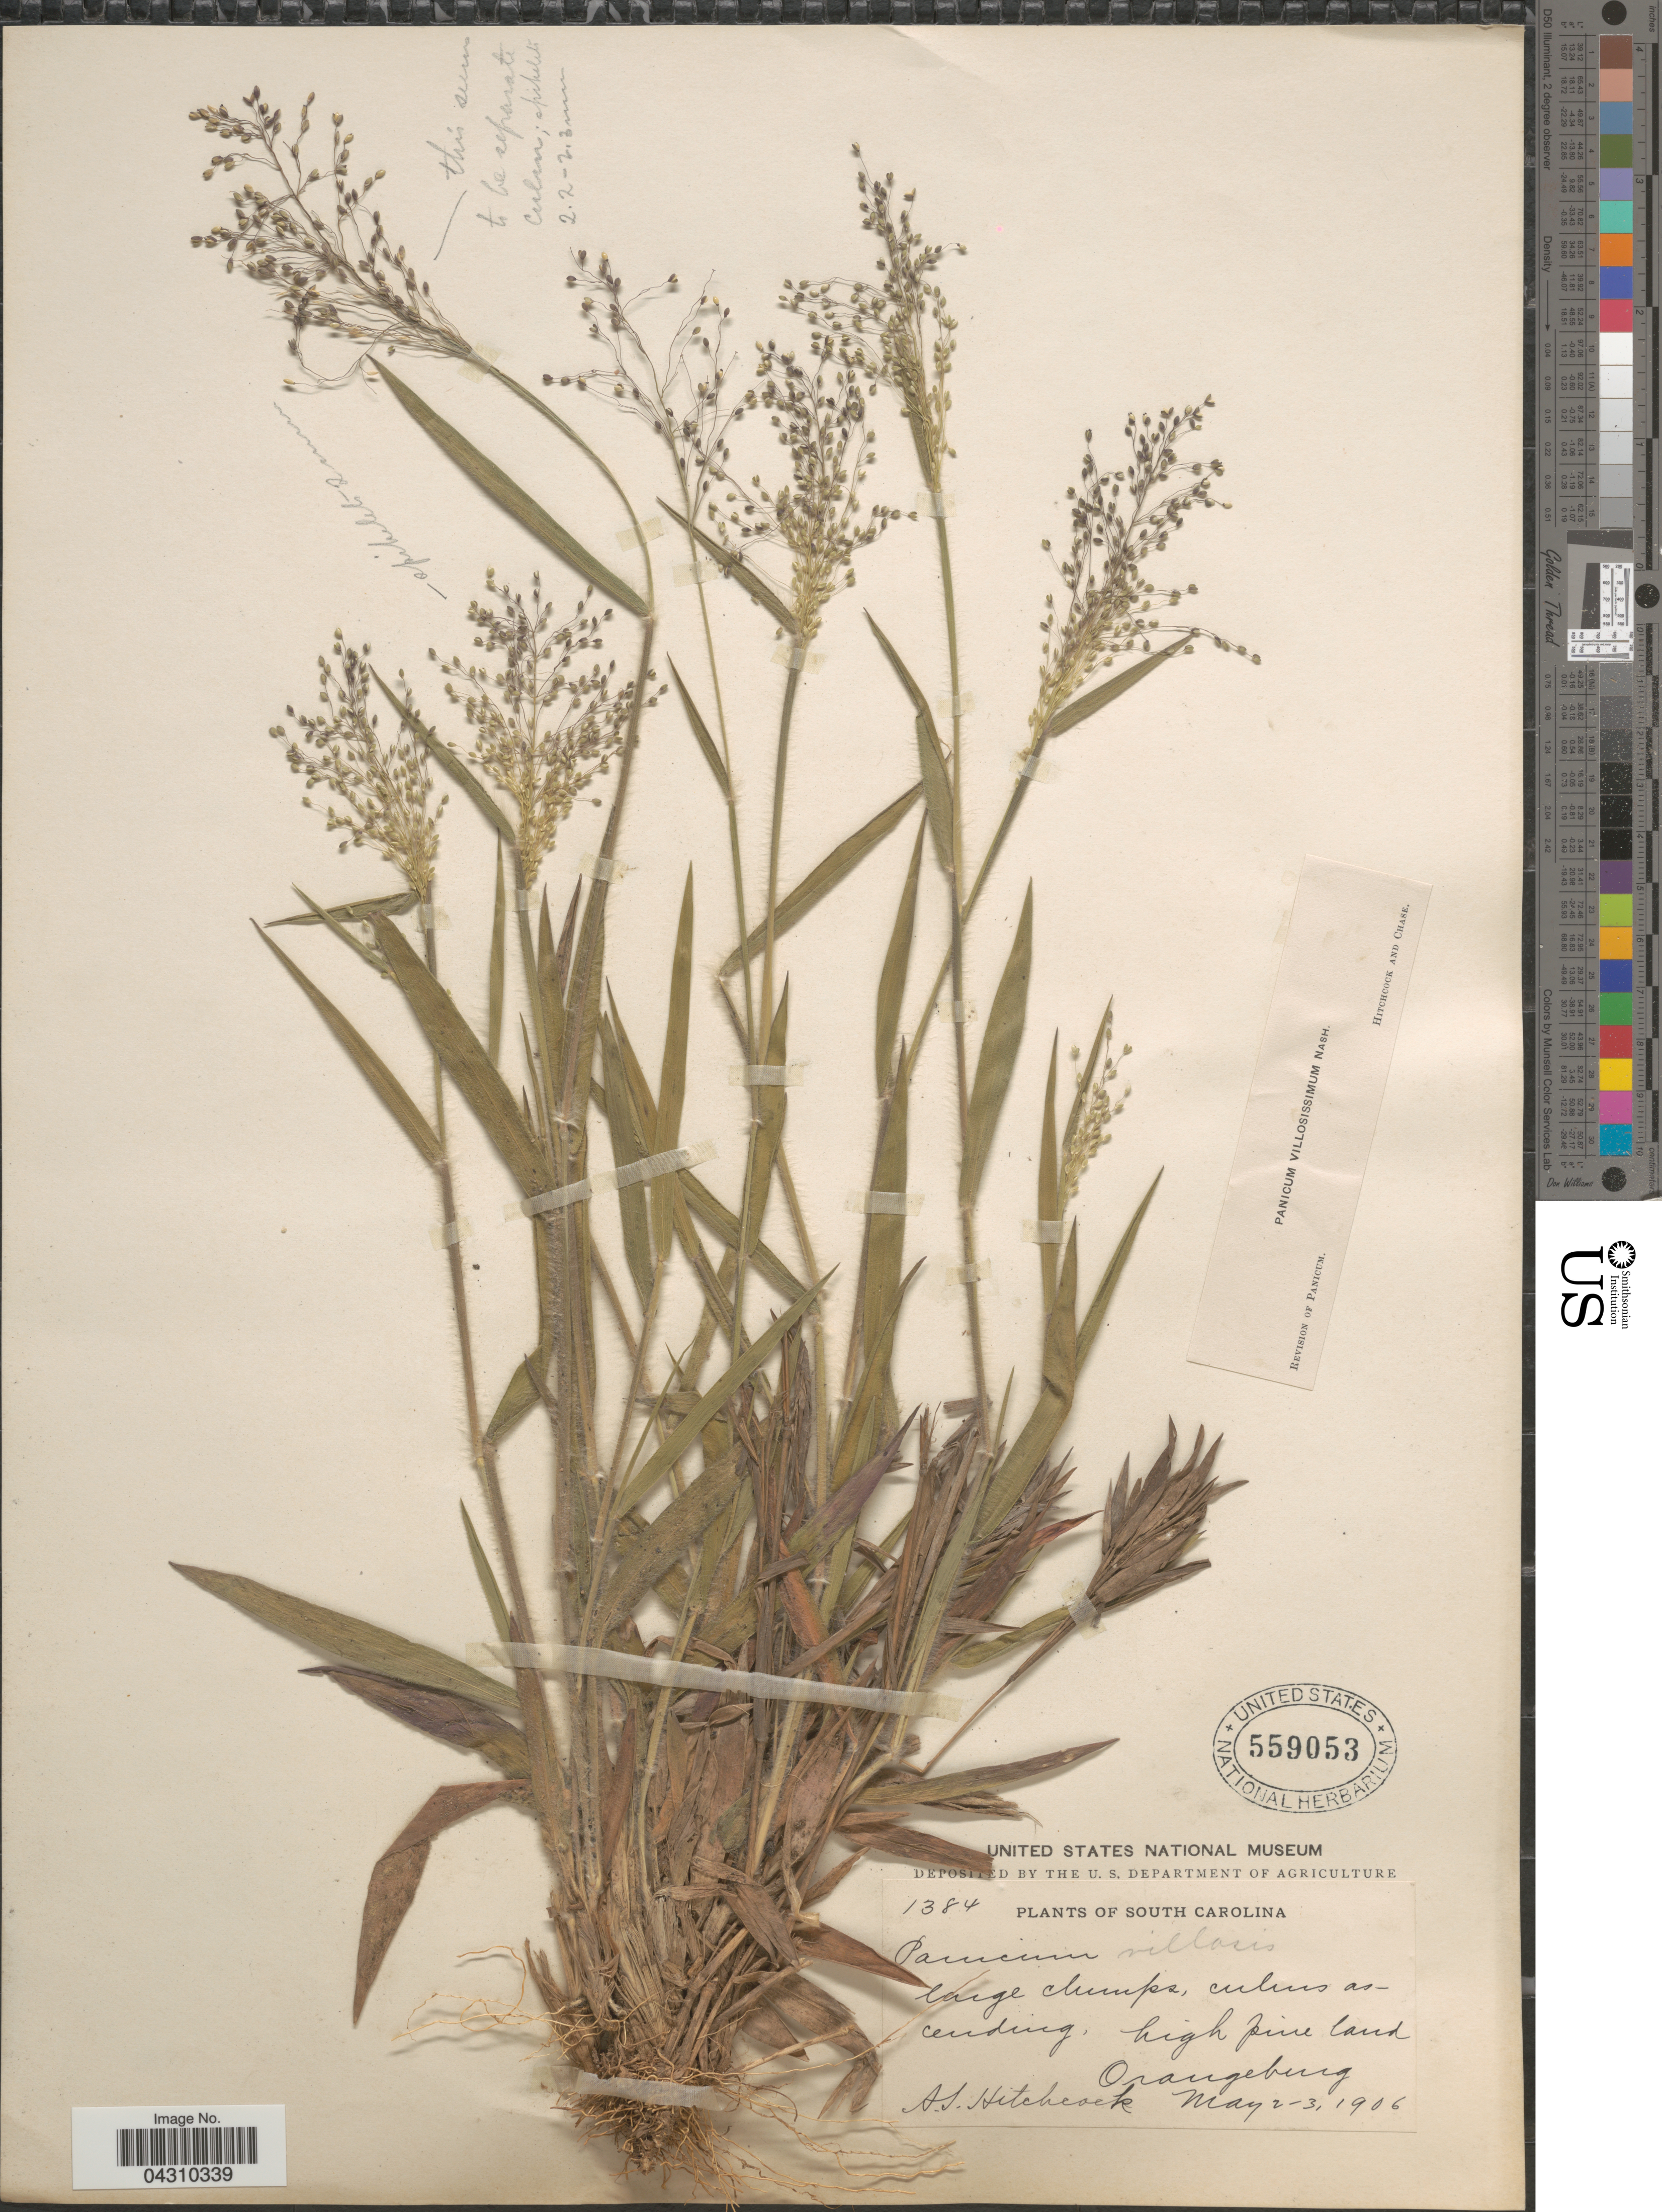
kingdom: Plantae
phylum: Tracheophyta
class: Liliopsida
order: Poales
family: Poaceae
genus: Dichanthelium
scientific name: Dichanthelium acuminatum var. acuminatum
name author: (Sw.) Gould & C.A. Clark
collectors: A. S. Hitchcock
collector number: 1384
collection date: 1906-05-02/1906-05-03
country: United States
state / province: South Carolina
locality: High pine land. Orangeburg.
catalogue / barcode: US 559053